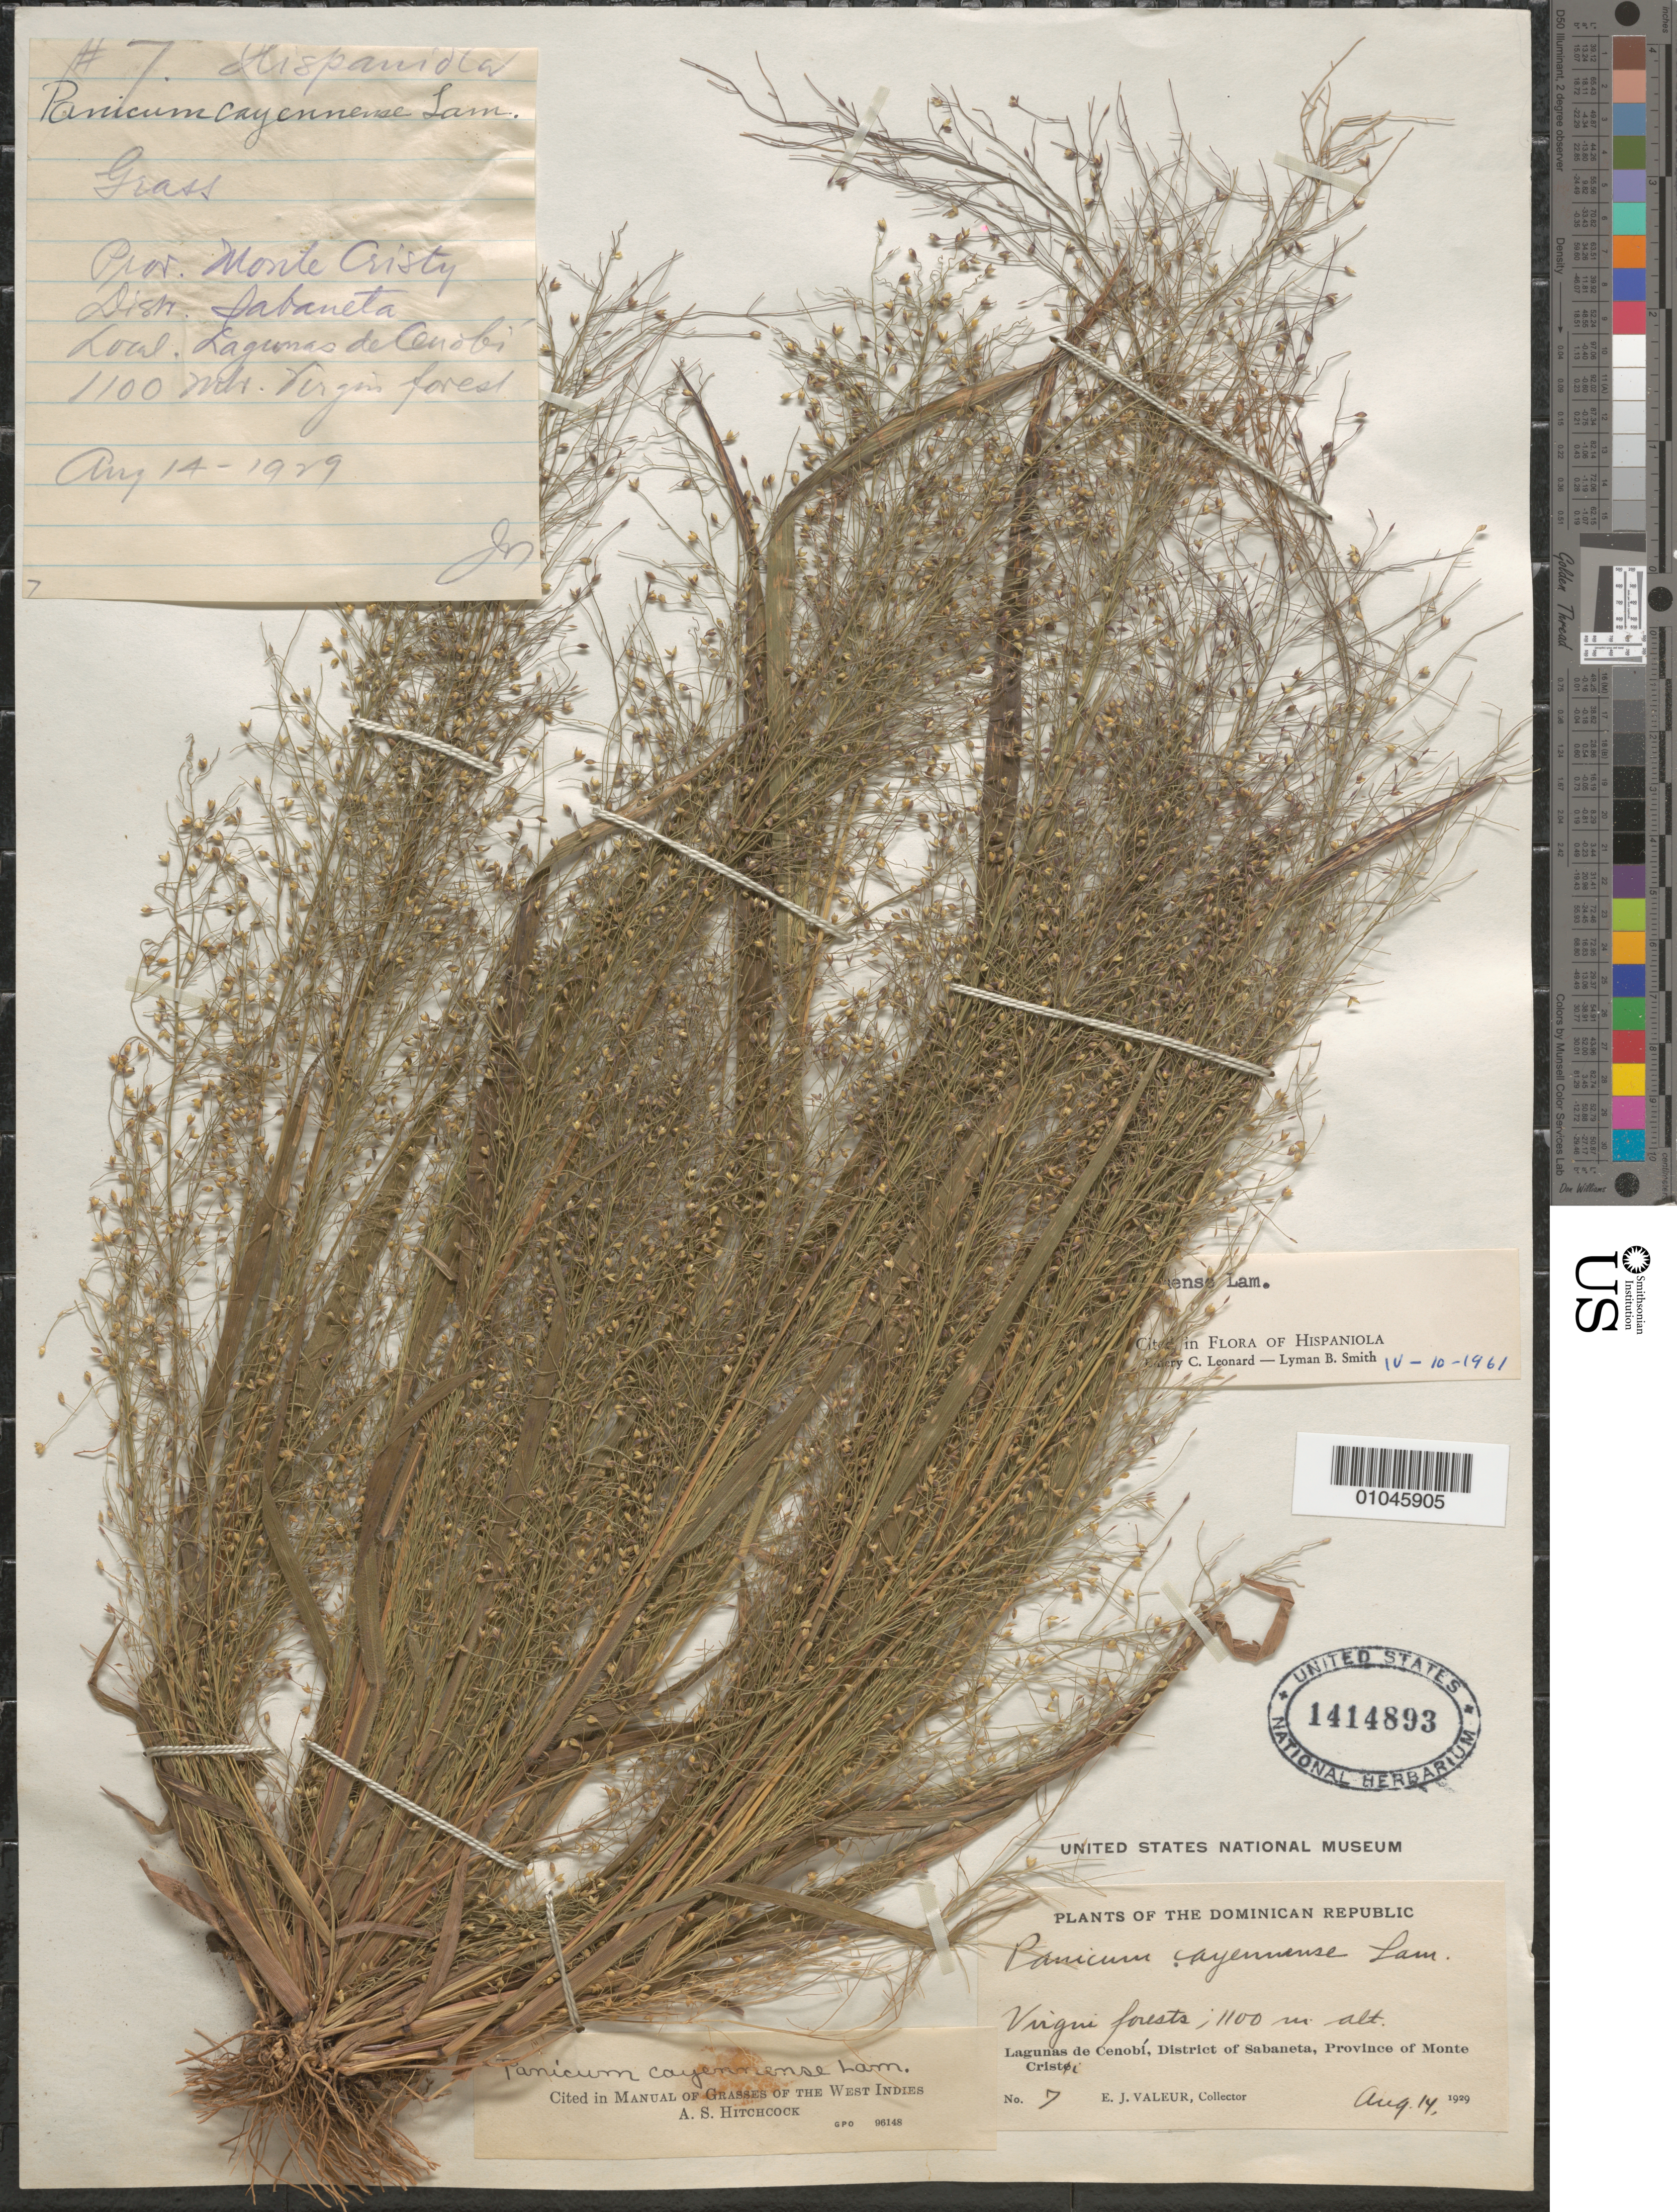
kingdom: Plantae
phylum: Tracheophyta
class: Liliopsida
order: Poales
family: Poaceae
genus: Panicum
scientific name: Panicum cayennense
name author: Lam.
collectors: E. Valeur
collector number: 7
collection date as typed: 14 Aug 1929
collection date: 1929-08-14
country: Dominican Republic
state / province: Monte Cristi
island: Hispaniola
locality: Lagunas de Cenobi, District of Sabaneta, Province of Monte Criste. Virgin forests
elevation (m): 1100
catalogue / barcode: US 1414893